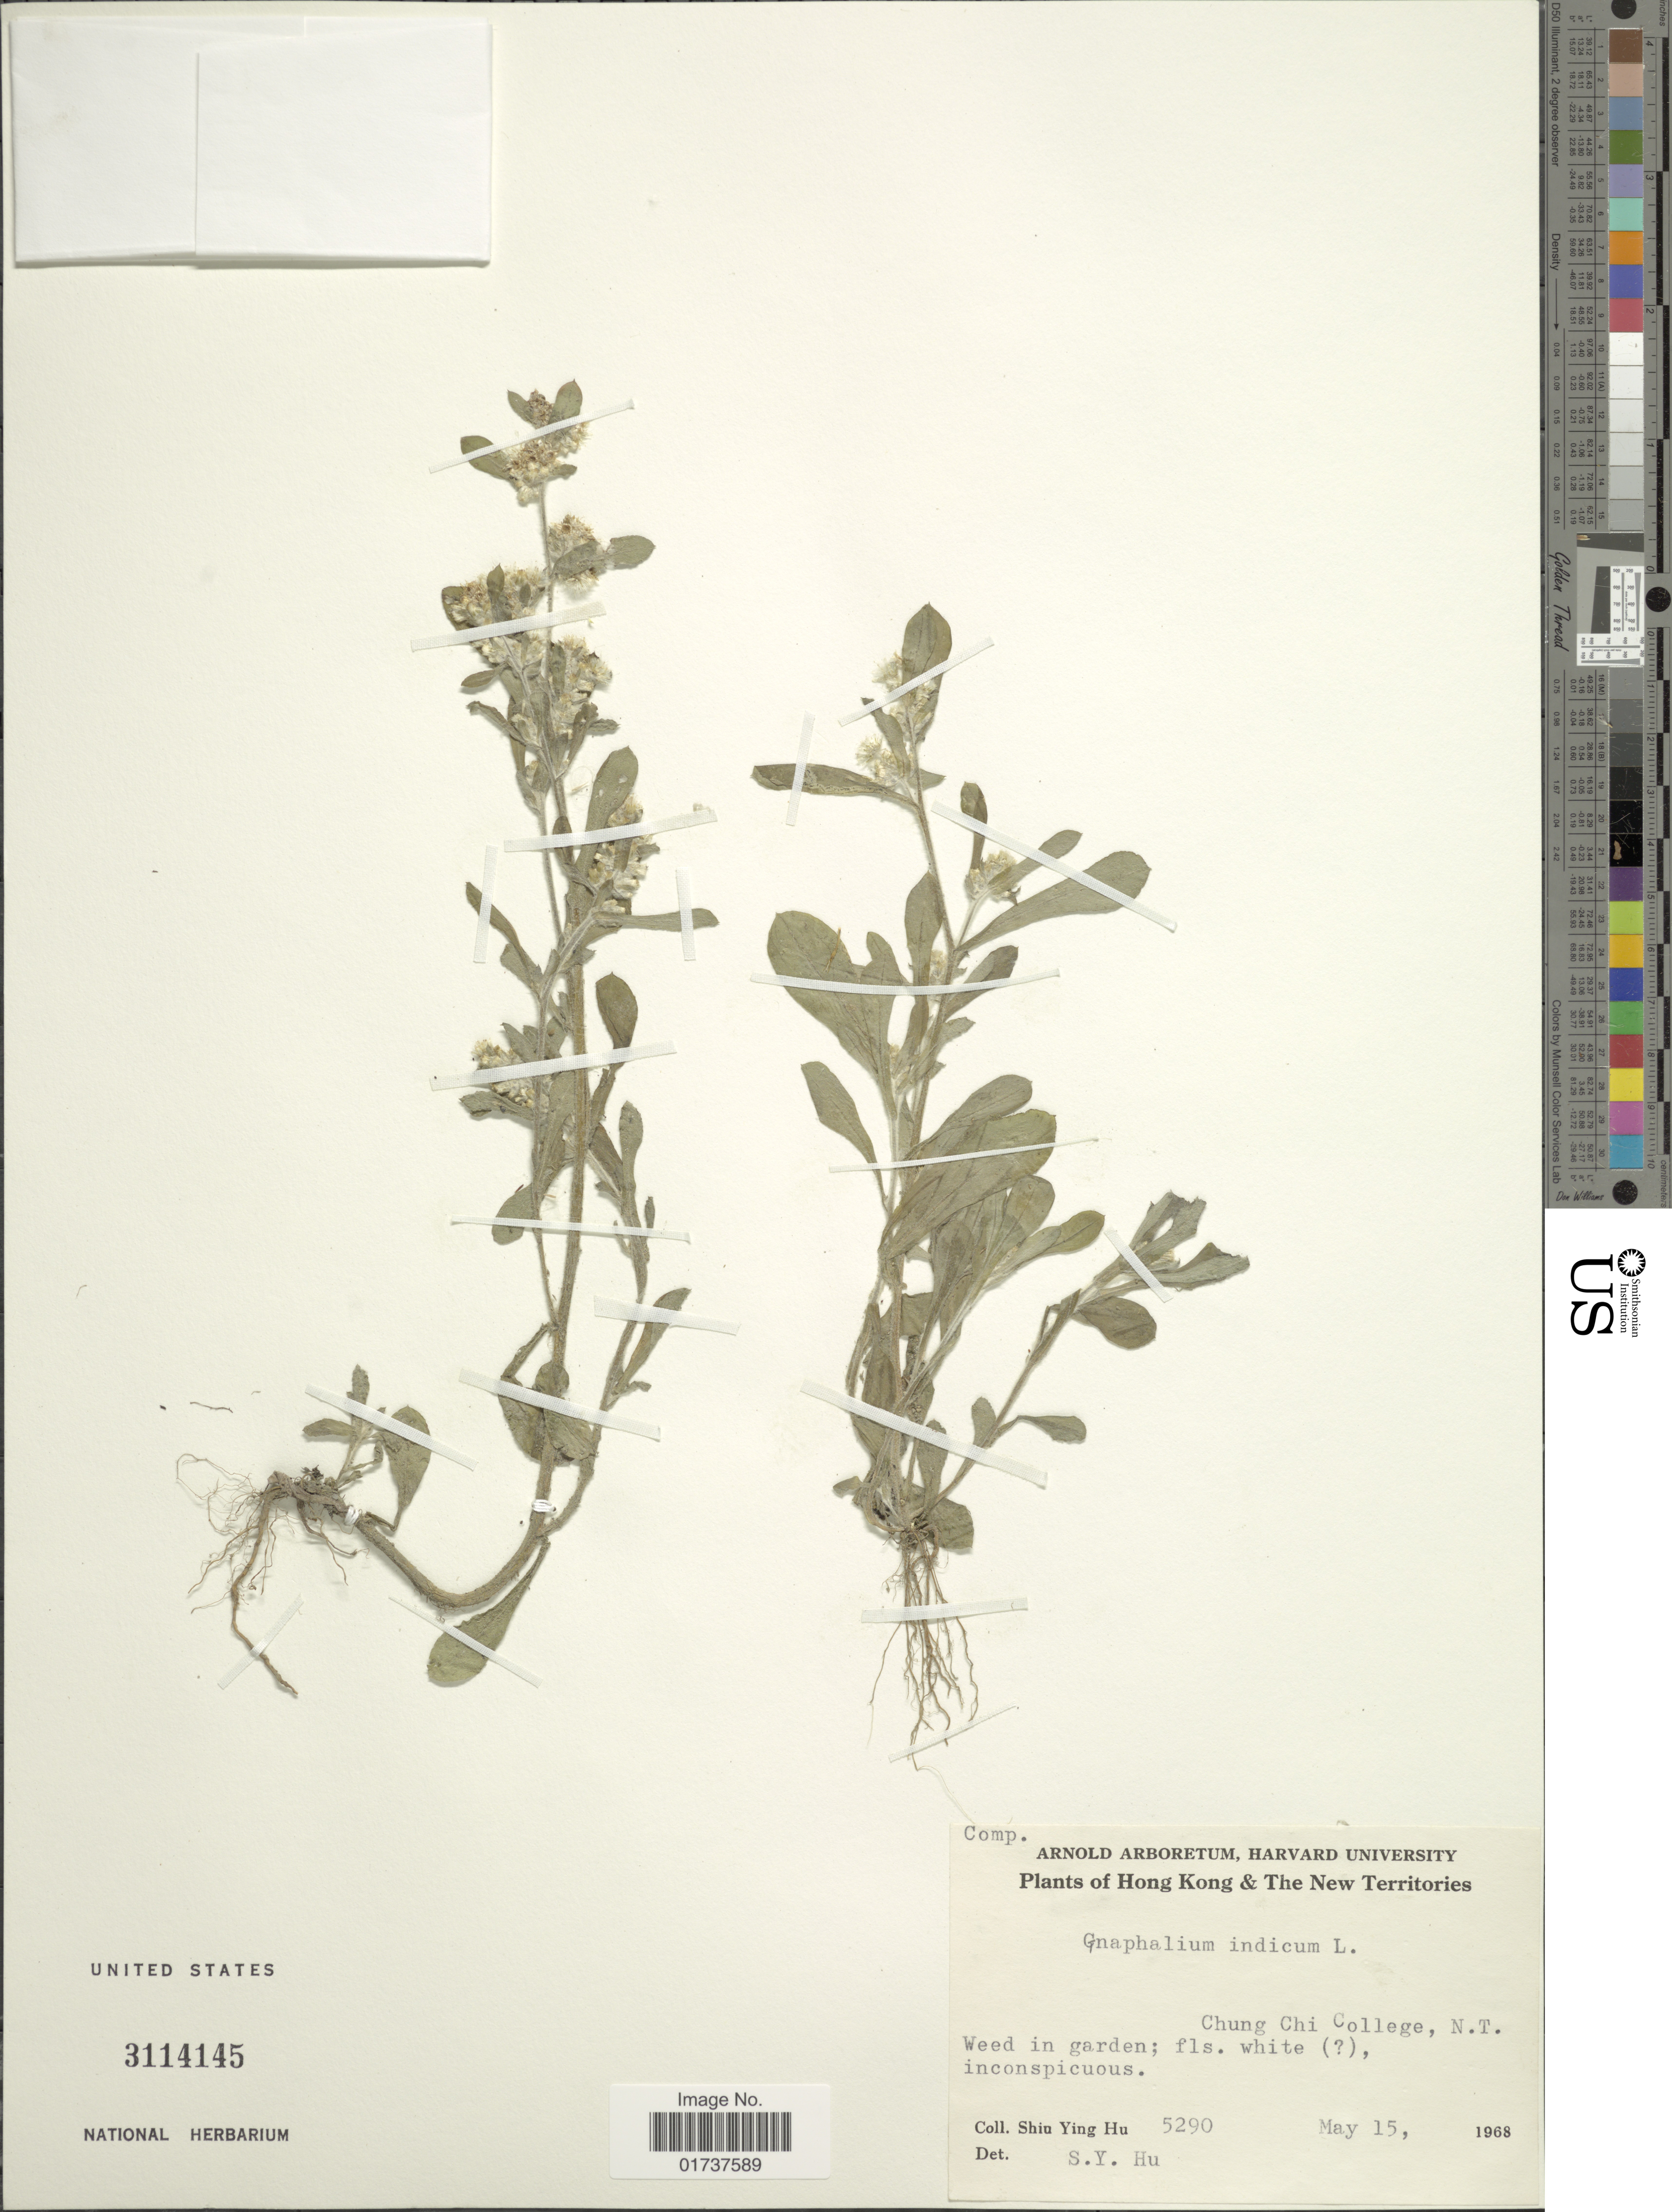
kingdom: Plantae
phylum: Tracheophyta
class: Magnoliopsida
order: Asterales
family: Asteraceae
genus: Gnaphalium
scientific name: Gnaphalium polycaulon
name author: Pers.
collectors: S. Y. Hu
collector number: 5290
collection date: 1968-05-15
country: China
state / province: Hong Kong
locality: The New Territories, Chung Chi College, N.T. inconspicuous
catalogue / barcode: US 3114145